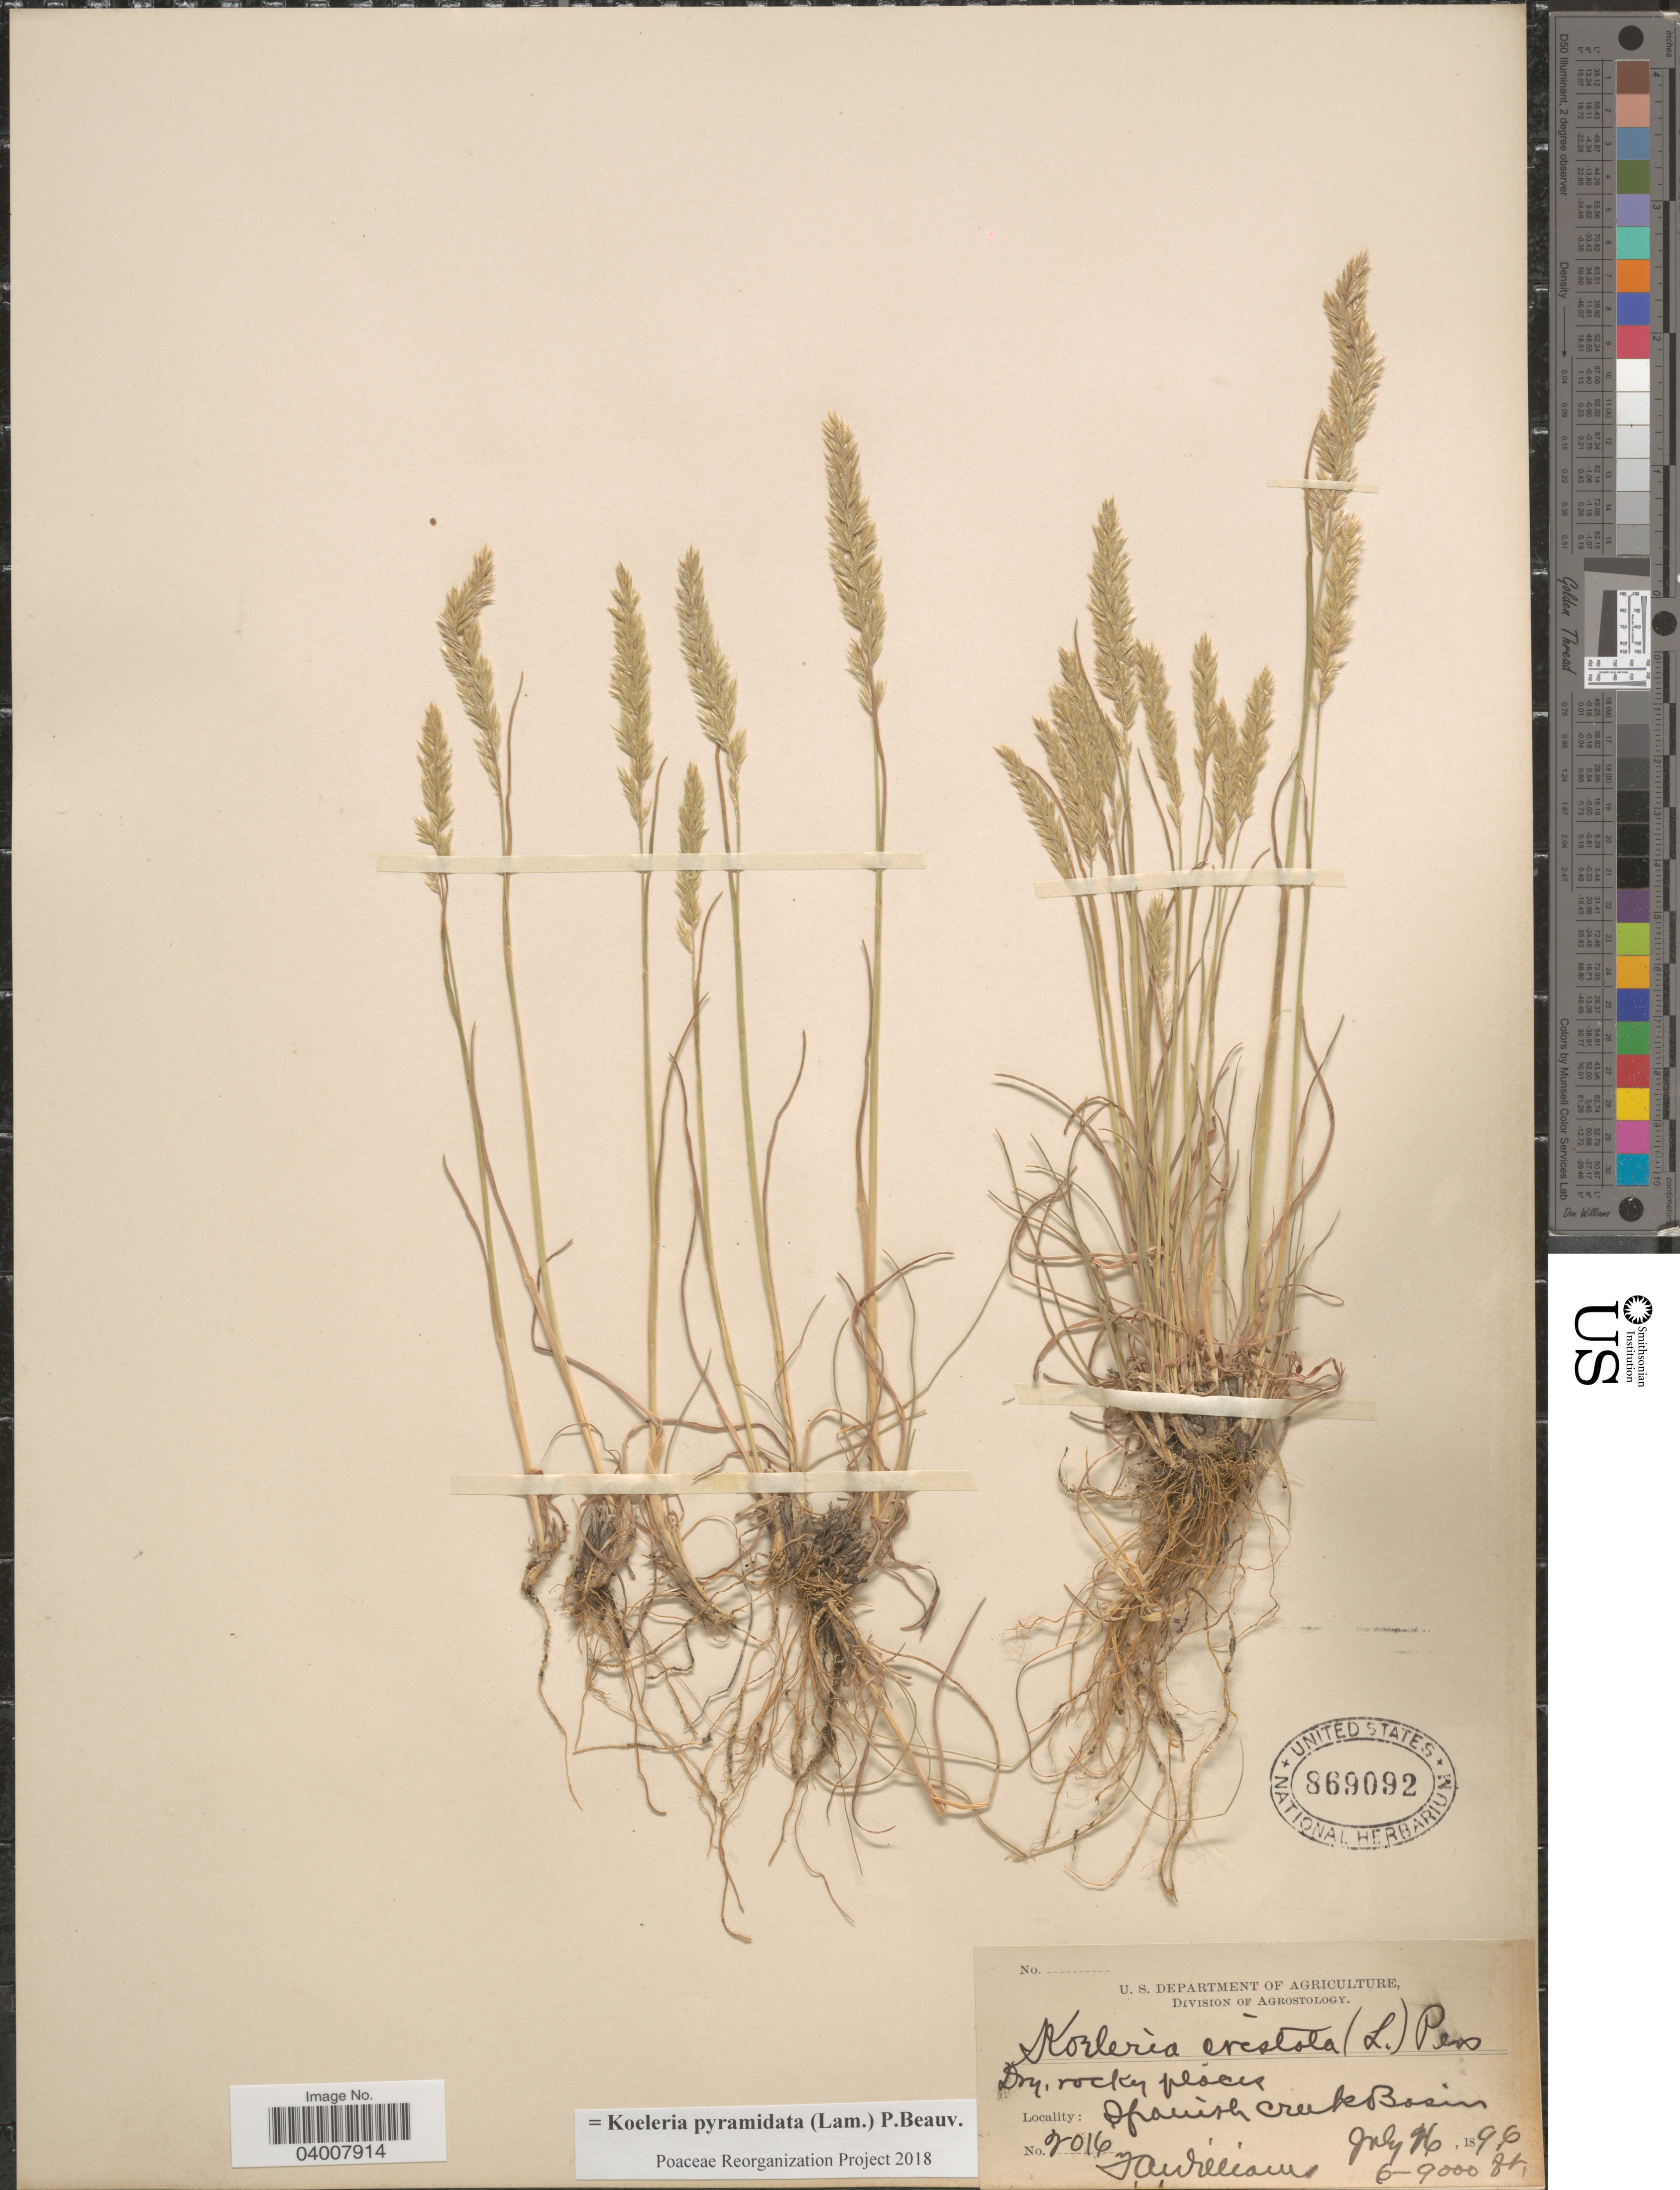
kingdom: Plantae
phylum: Tracheophyta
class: Liliopsida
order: Poales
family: Poaceae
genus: Koeleria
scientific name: Koeleria pyramidata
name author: (Lam.) P. Beauv.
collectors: T. A. Williams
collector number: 2016*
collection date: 1896-07-16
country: United States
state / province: Montana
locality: Spanish Creek Basin.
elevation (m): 1829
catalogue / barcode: US 869092